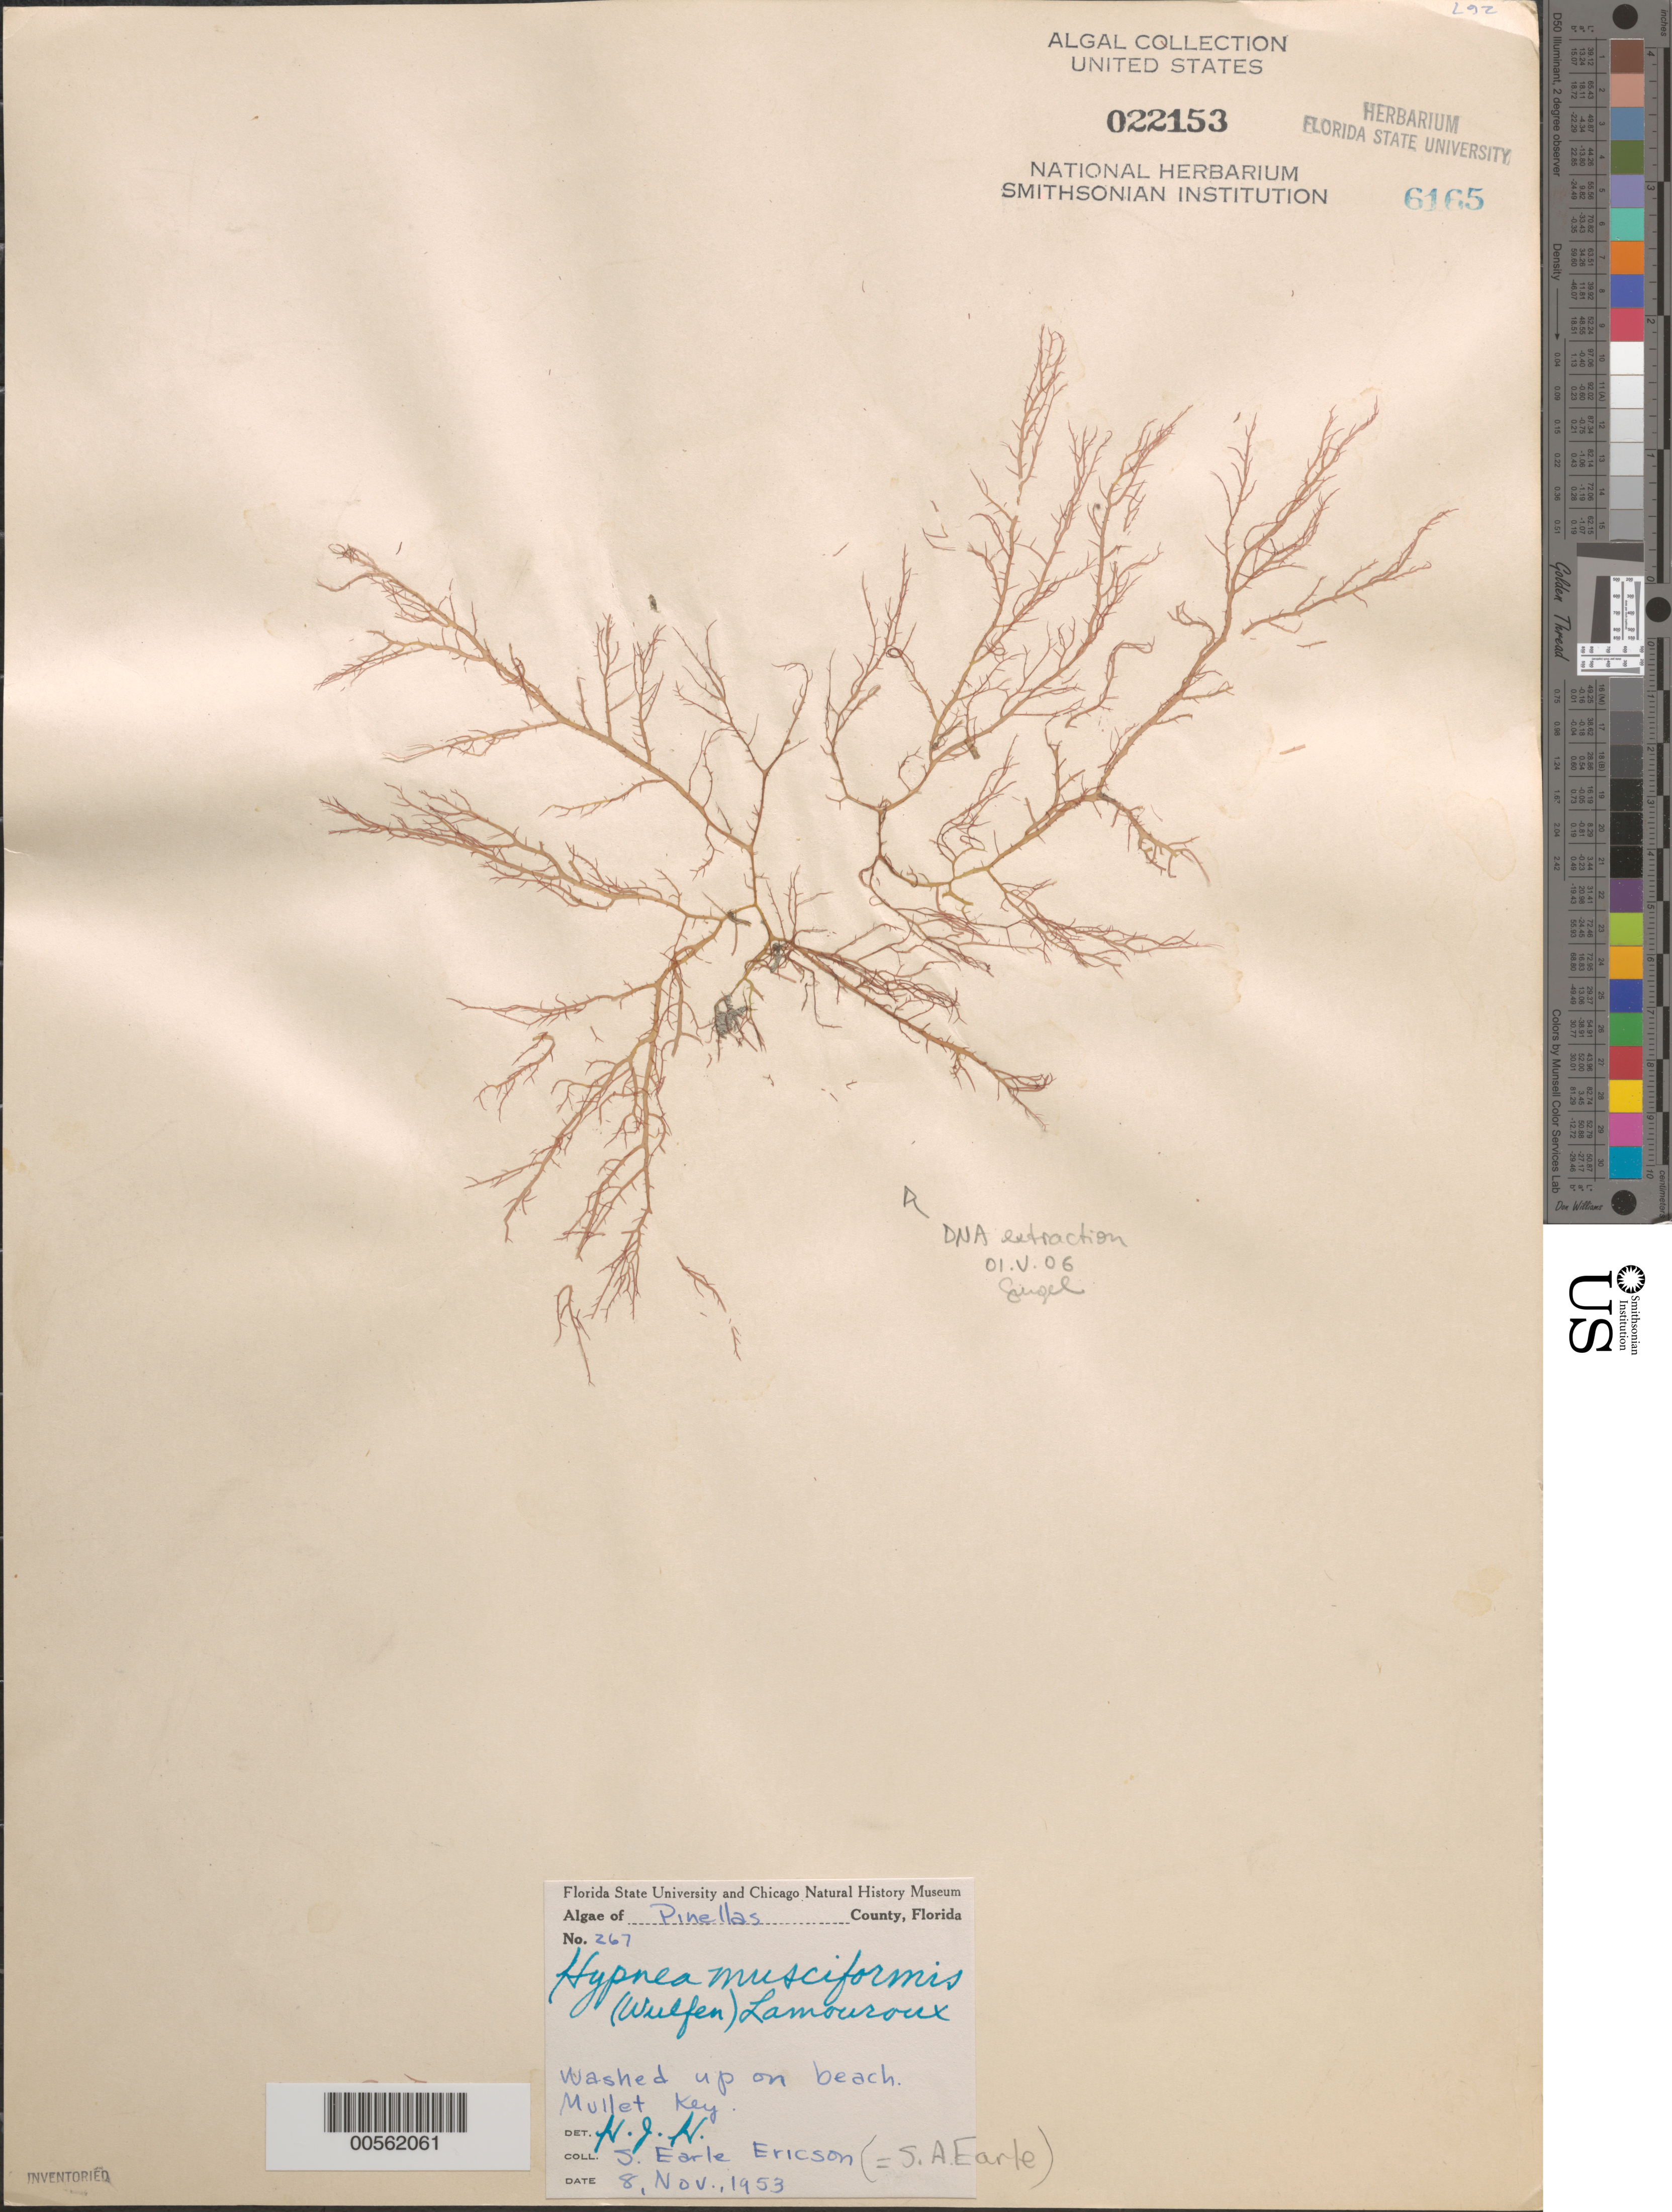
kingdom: Plantae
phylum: Rhodophyta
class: Florideophyceae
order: Gigartinales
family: Cystocloniaceae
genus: Hypnea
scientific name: Hypnea musciformis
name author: (Wulfen) J.V.Lamouroux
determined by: Humm, Harold J.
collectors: S. A. Earle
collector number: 267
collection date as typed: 08 Nov 1953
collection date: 1953-11-08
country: United States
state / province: Florida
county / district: Pinellas County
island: Mullet Key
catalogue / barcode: US 22153